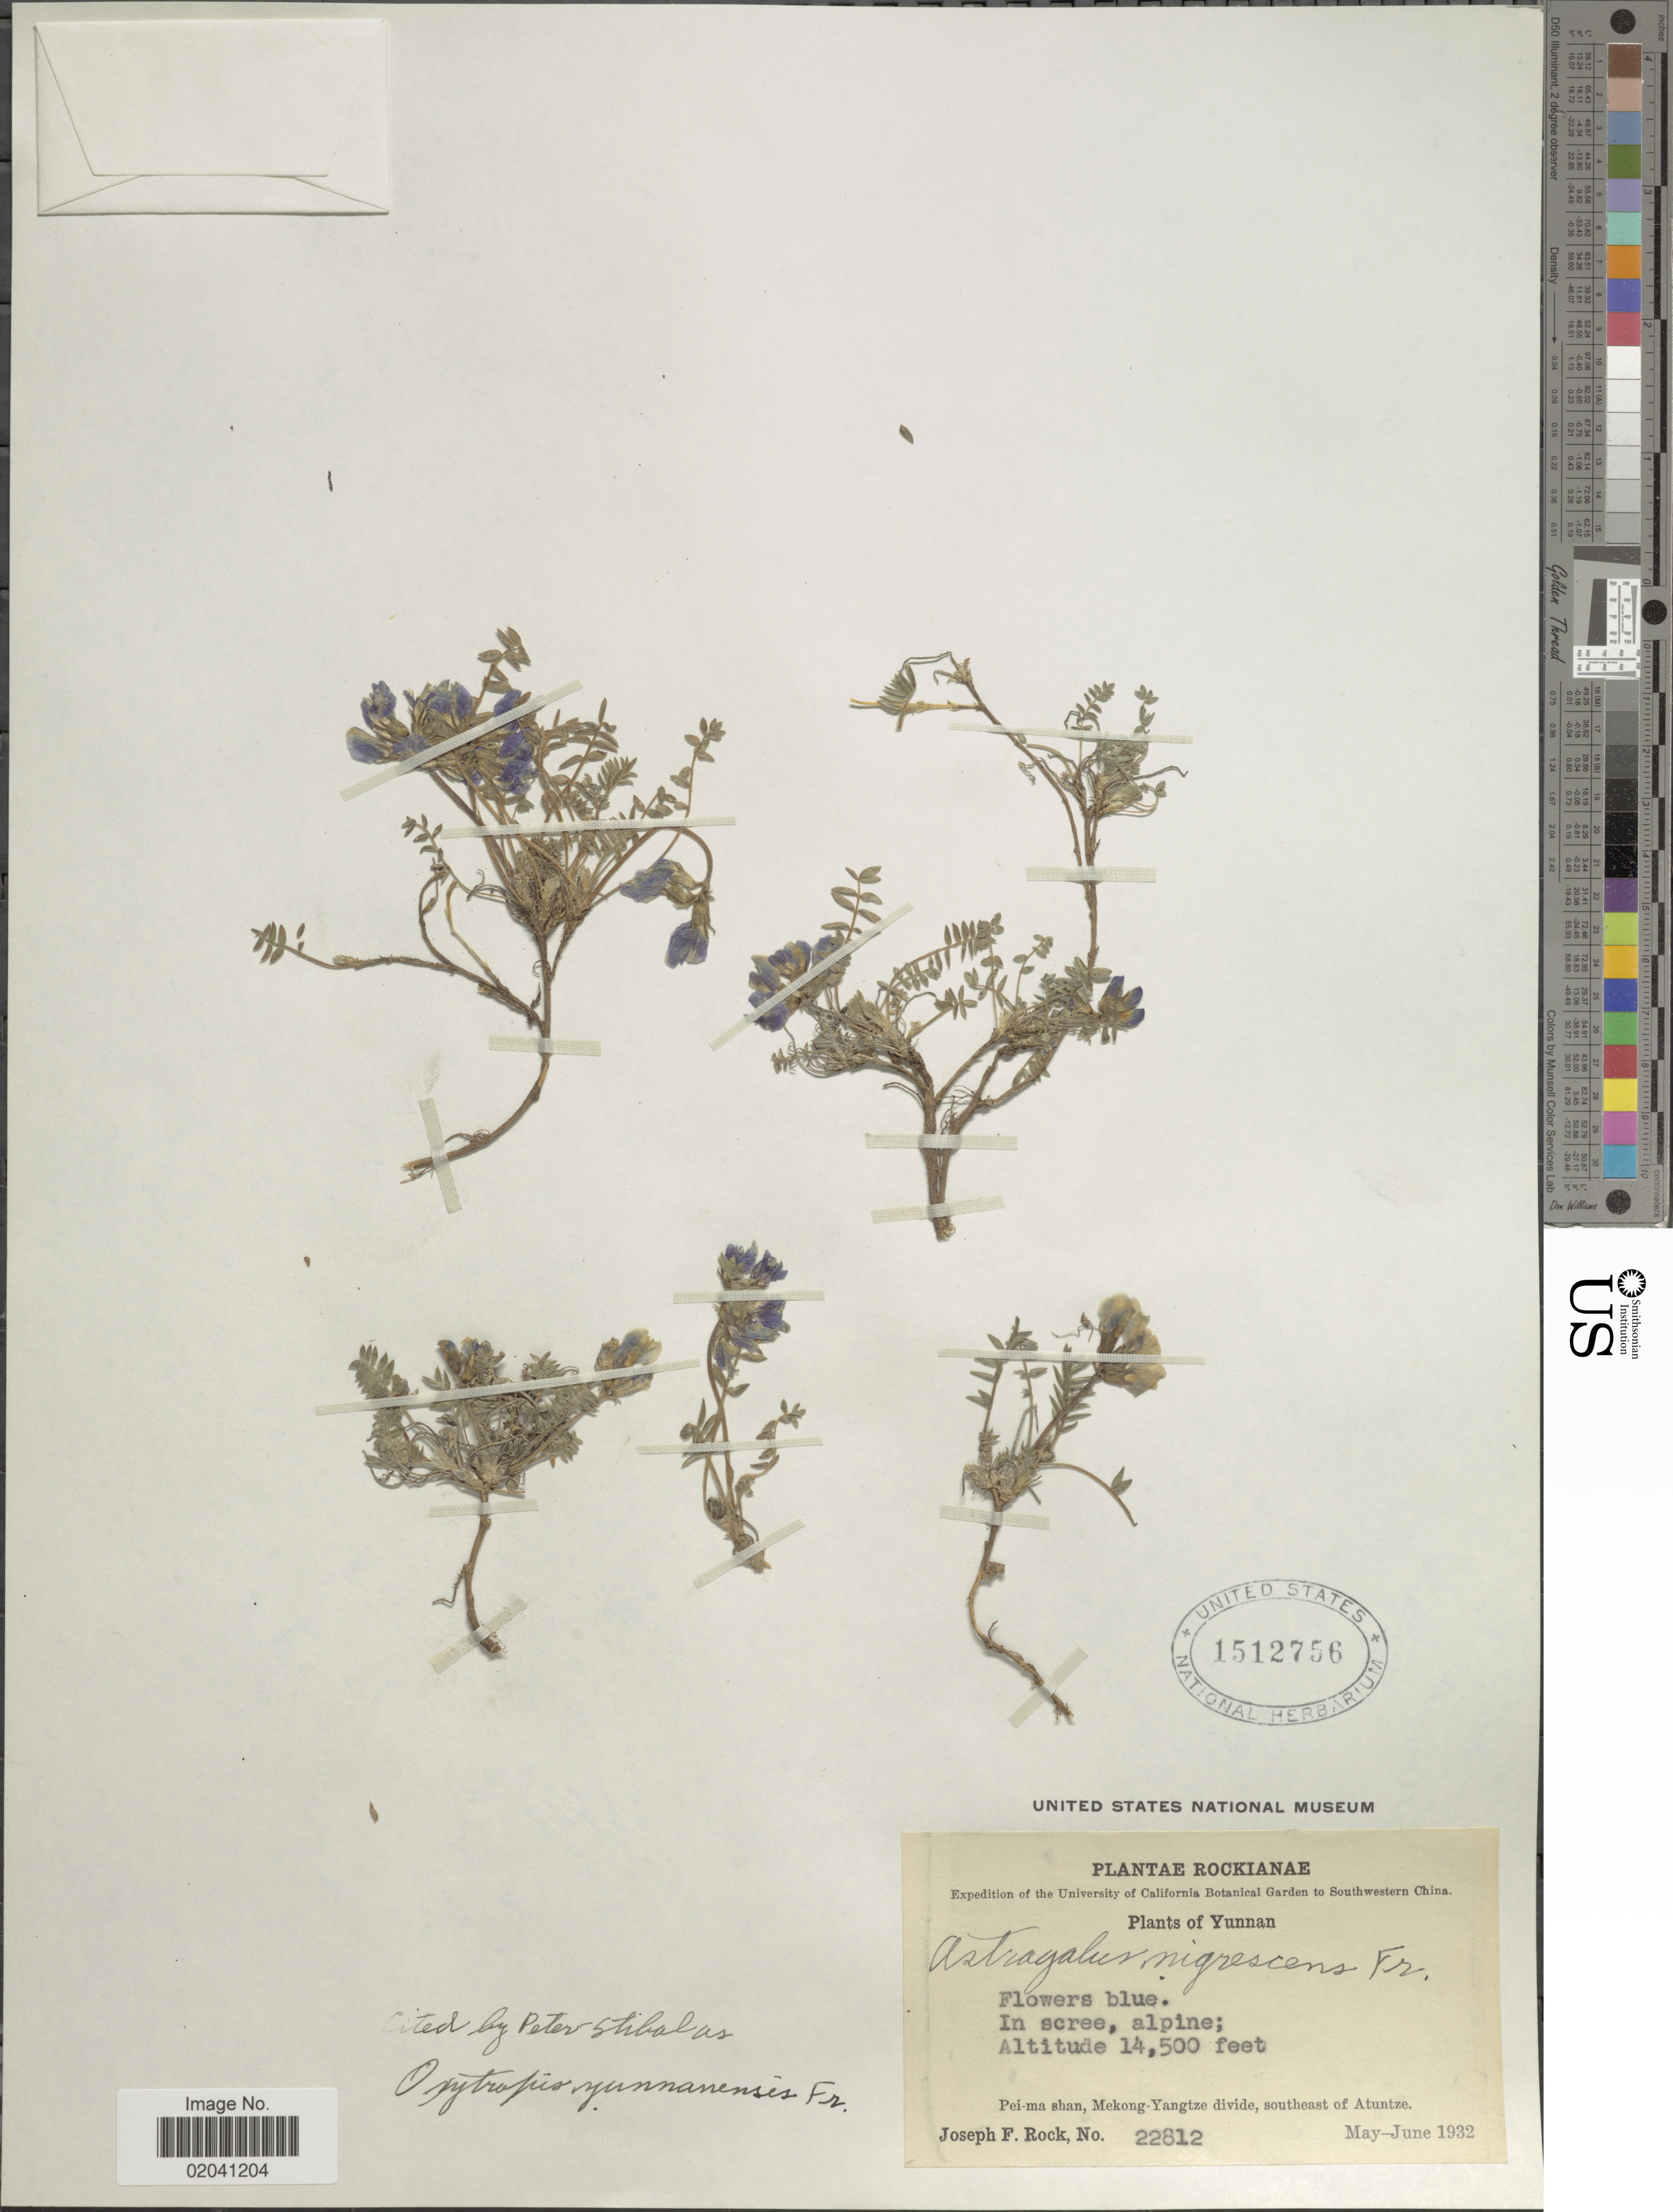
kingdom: Plantae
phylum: Tracheophyta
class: Magnoliopsida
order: Fabales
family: Fabaceae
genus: Oxytropis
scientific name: Oxytropis yunnanensis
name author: Franch.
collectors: J. F. Rock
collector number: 22812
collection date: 1932-05/1932-06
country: China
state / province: Yunnan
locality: Rockianae. Pei-ma shan, Mekong-Yangtze divide, southeast of Atuntze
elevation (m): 4420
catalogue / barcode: US 1512756